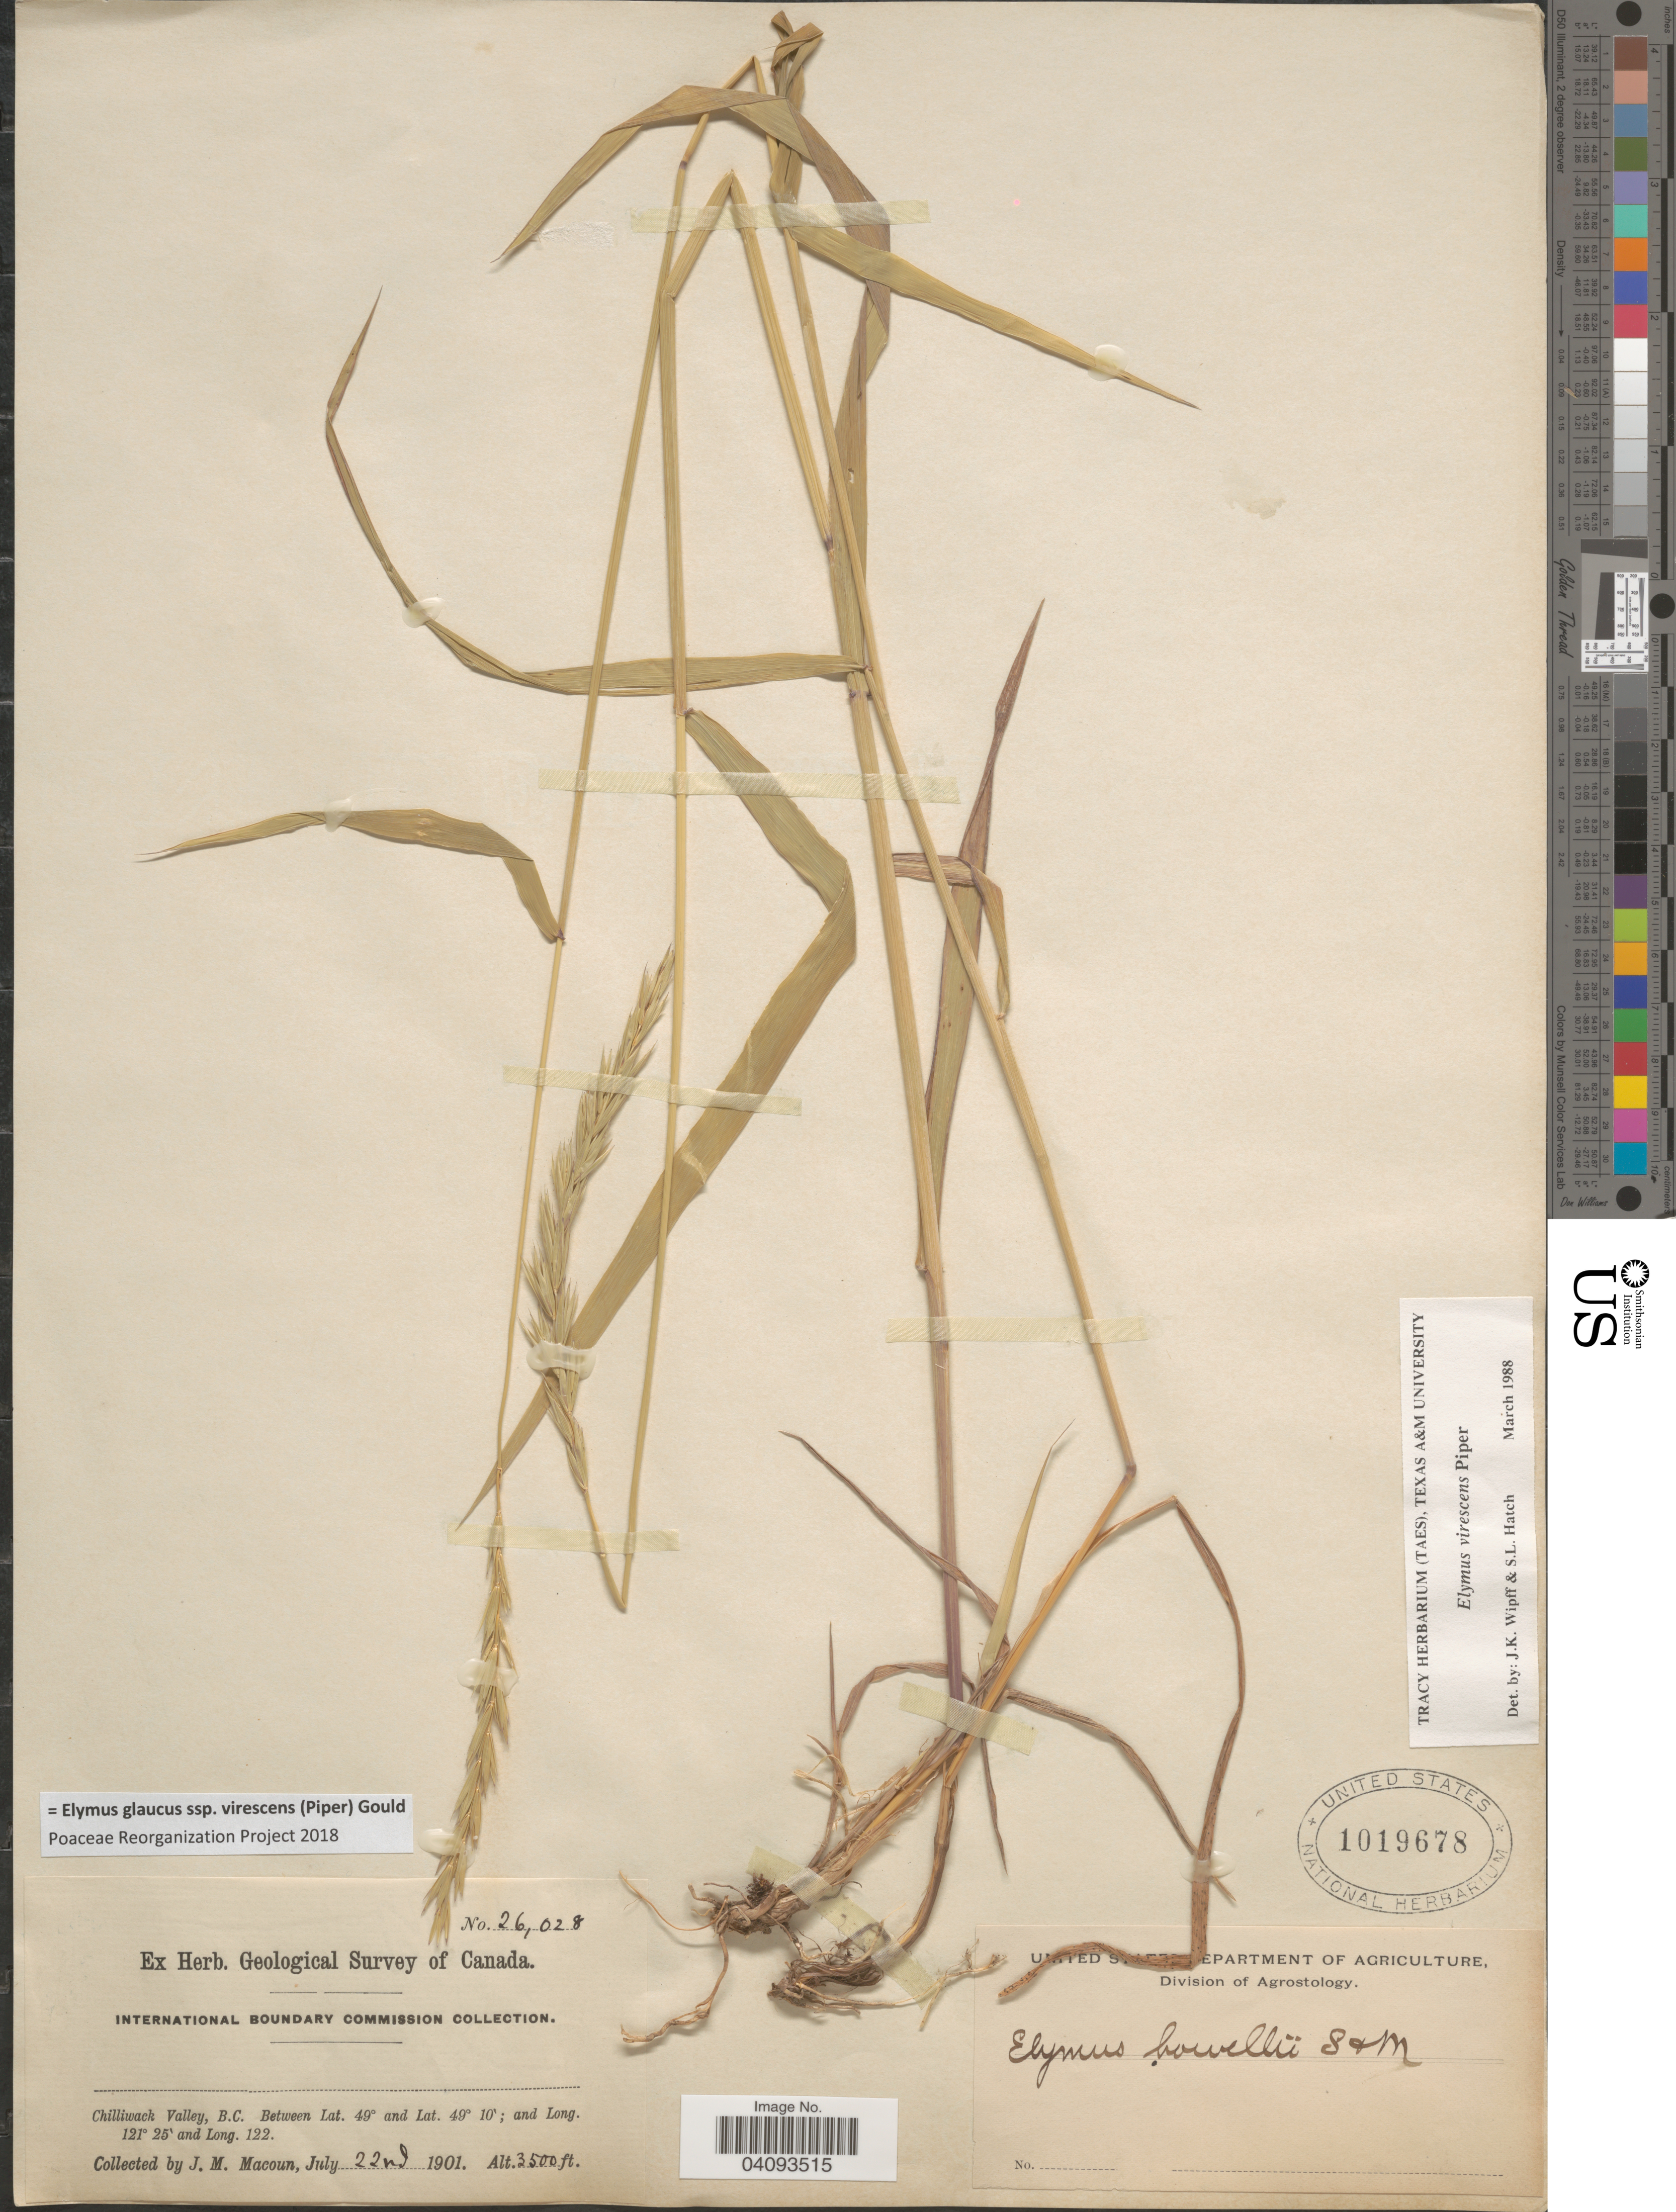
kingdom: Plantae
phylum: Tracheophyta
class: Liliopsida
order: Poales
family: Poaceae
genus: Elymus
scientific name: Elymus glaucus subsp. virescens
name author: (Piper) Gould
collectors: J. Macoun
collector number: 26028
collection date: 1901-07-22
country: Canada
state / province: British Columbia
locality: Chilliwack Valley. Geological Survey of Canada.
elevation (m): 1067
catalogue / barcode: US 1019678